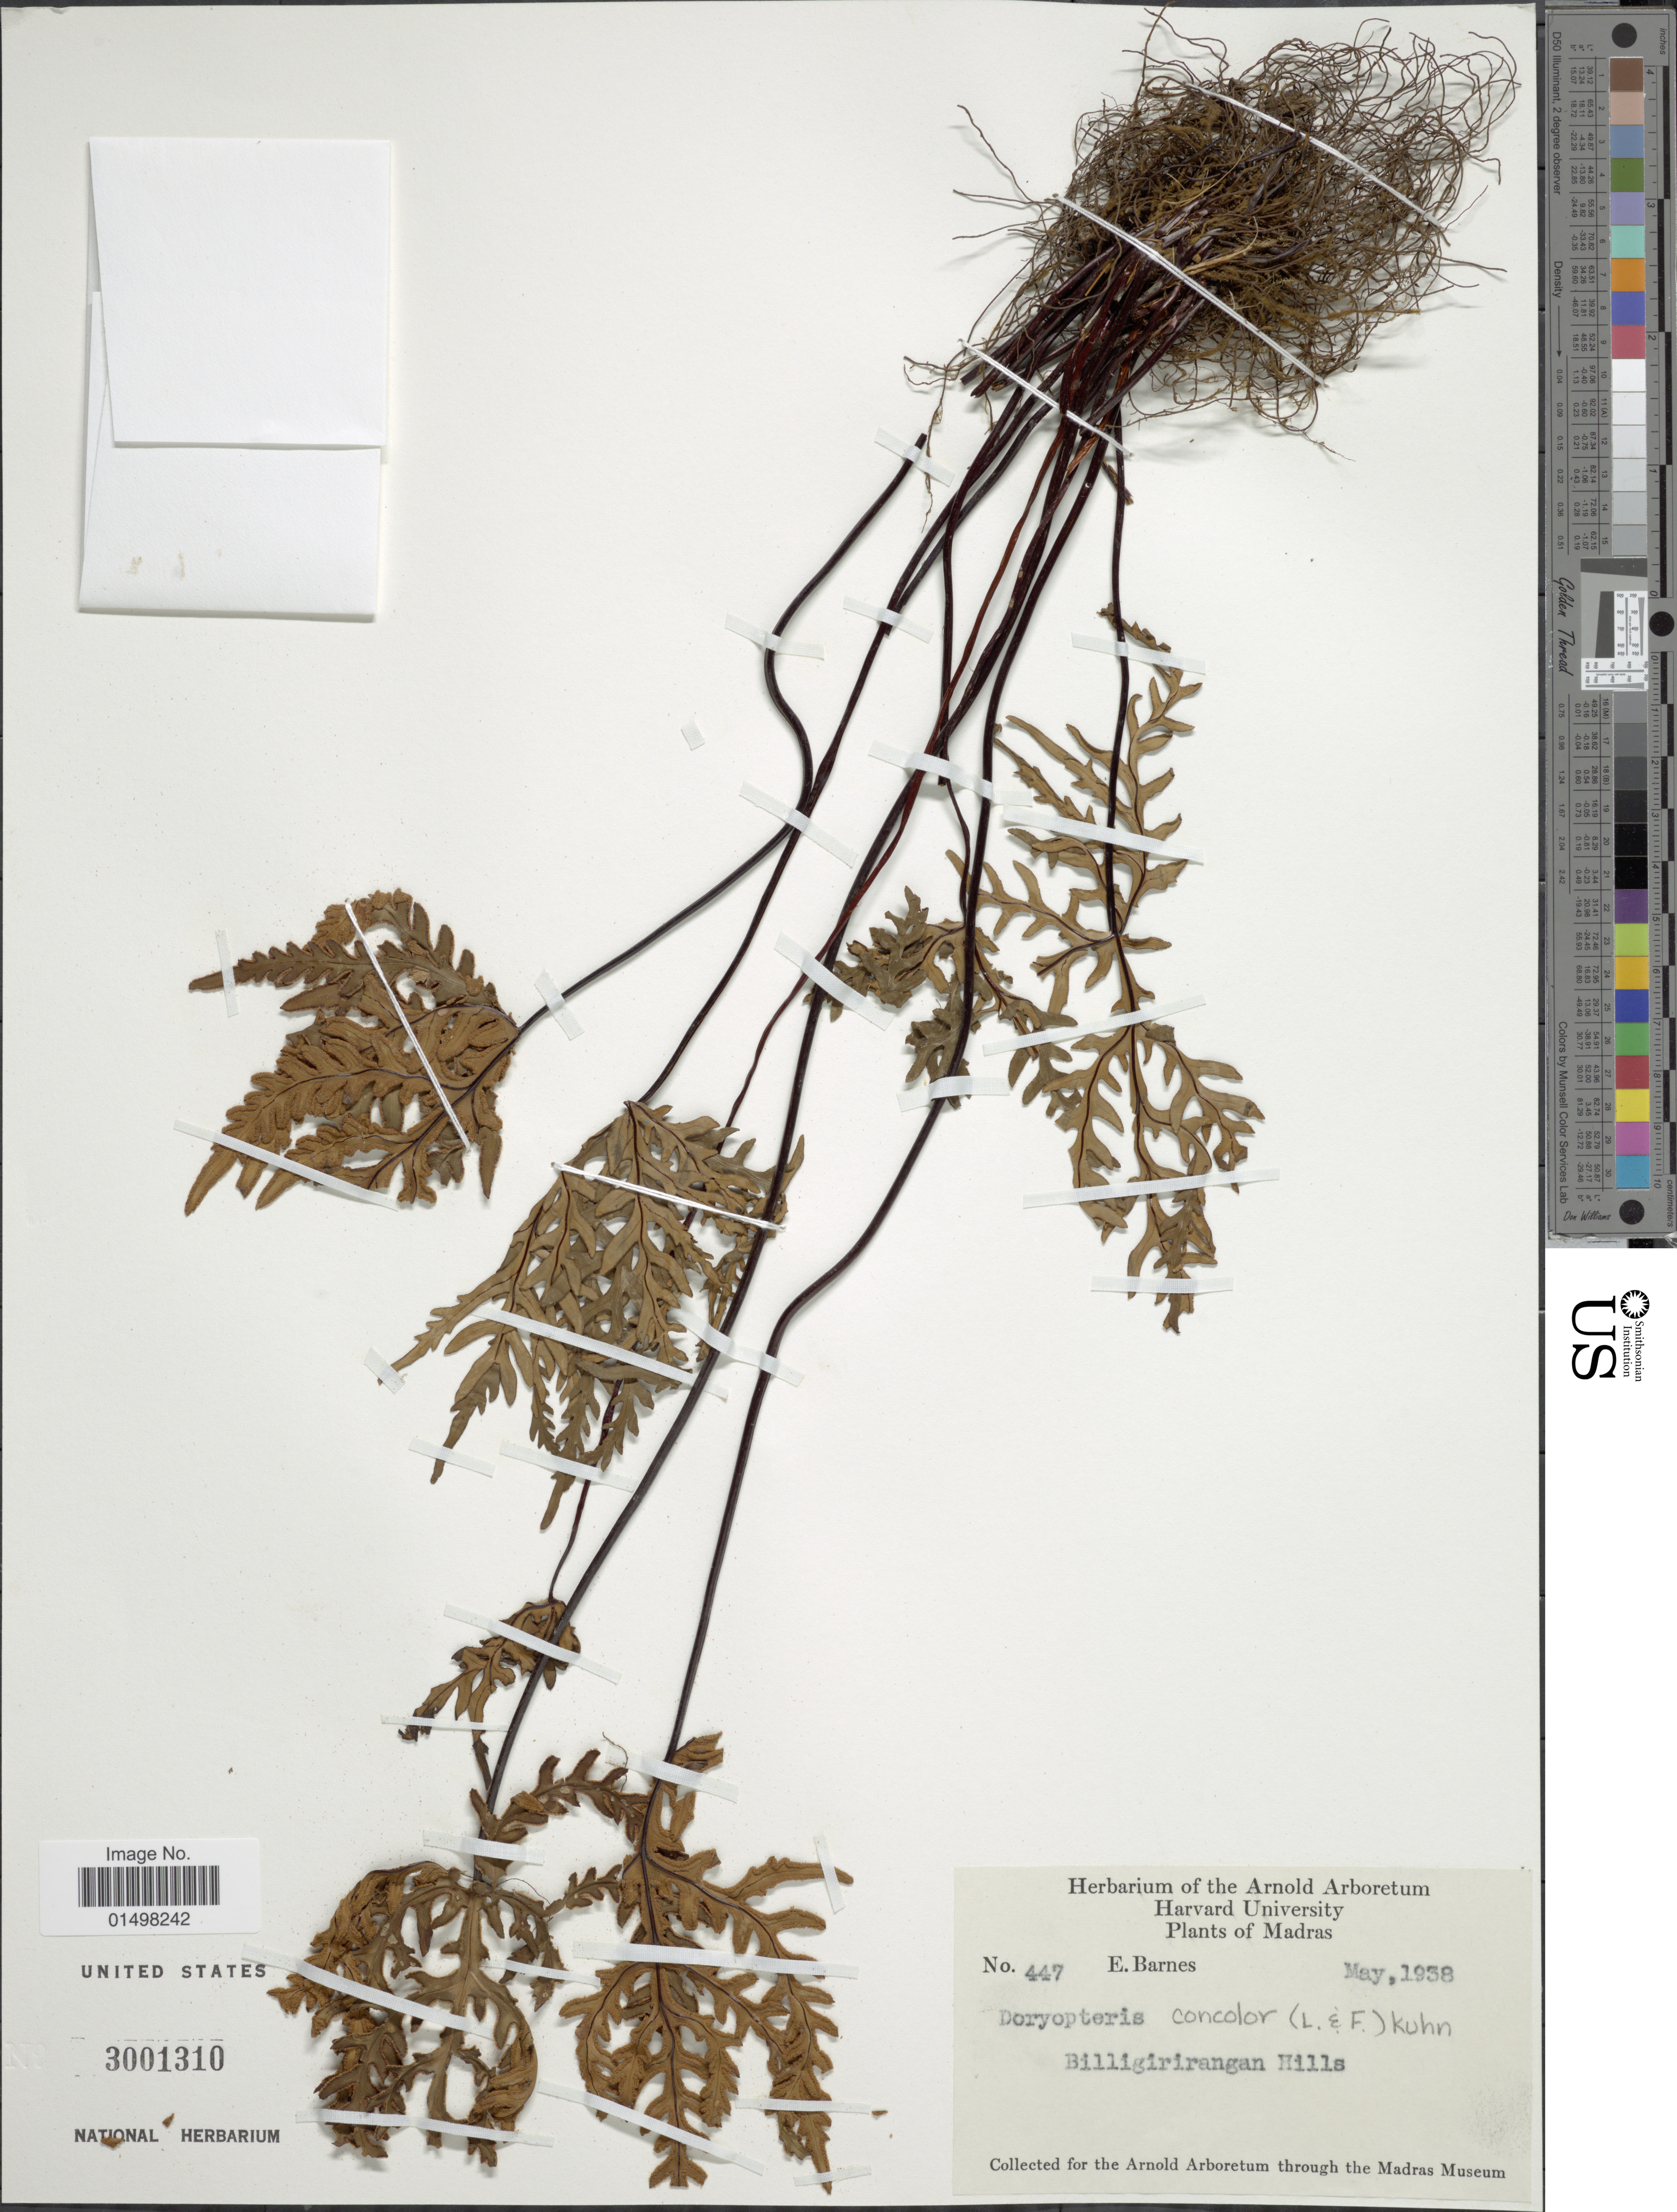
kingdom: Plantae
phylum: Tracheophyta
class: Polypodiopsida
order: Polypodiales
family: Pteridaceae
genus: Doryopteris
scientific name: Doryopteris concolor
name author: (Langsd. & Fisch.) Kuhn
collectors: E. Barnes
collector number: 447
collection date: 1938-05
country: India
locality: Madras. Billigiriangan Hills.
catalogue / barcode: US 3001310